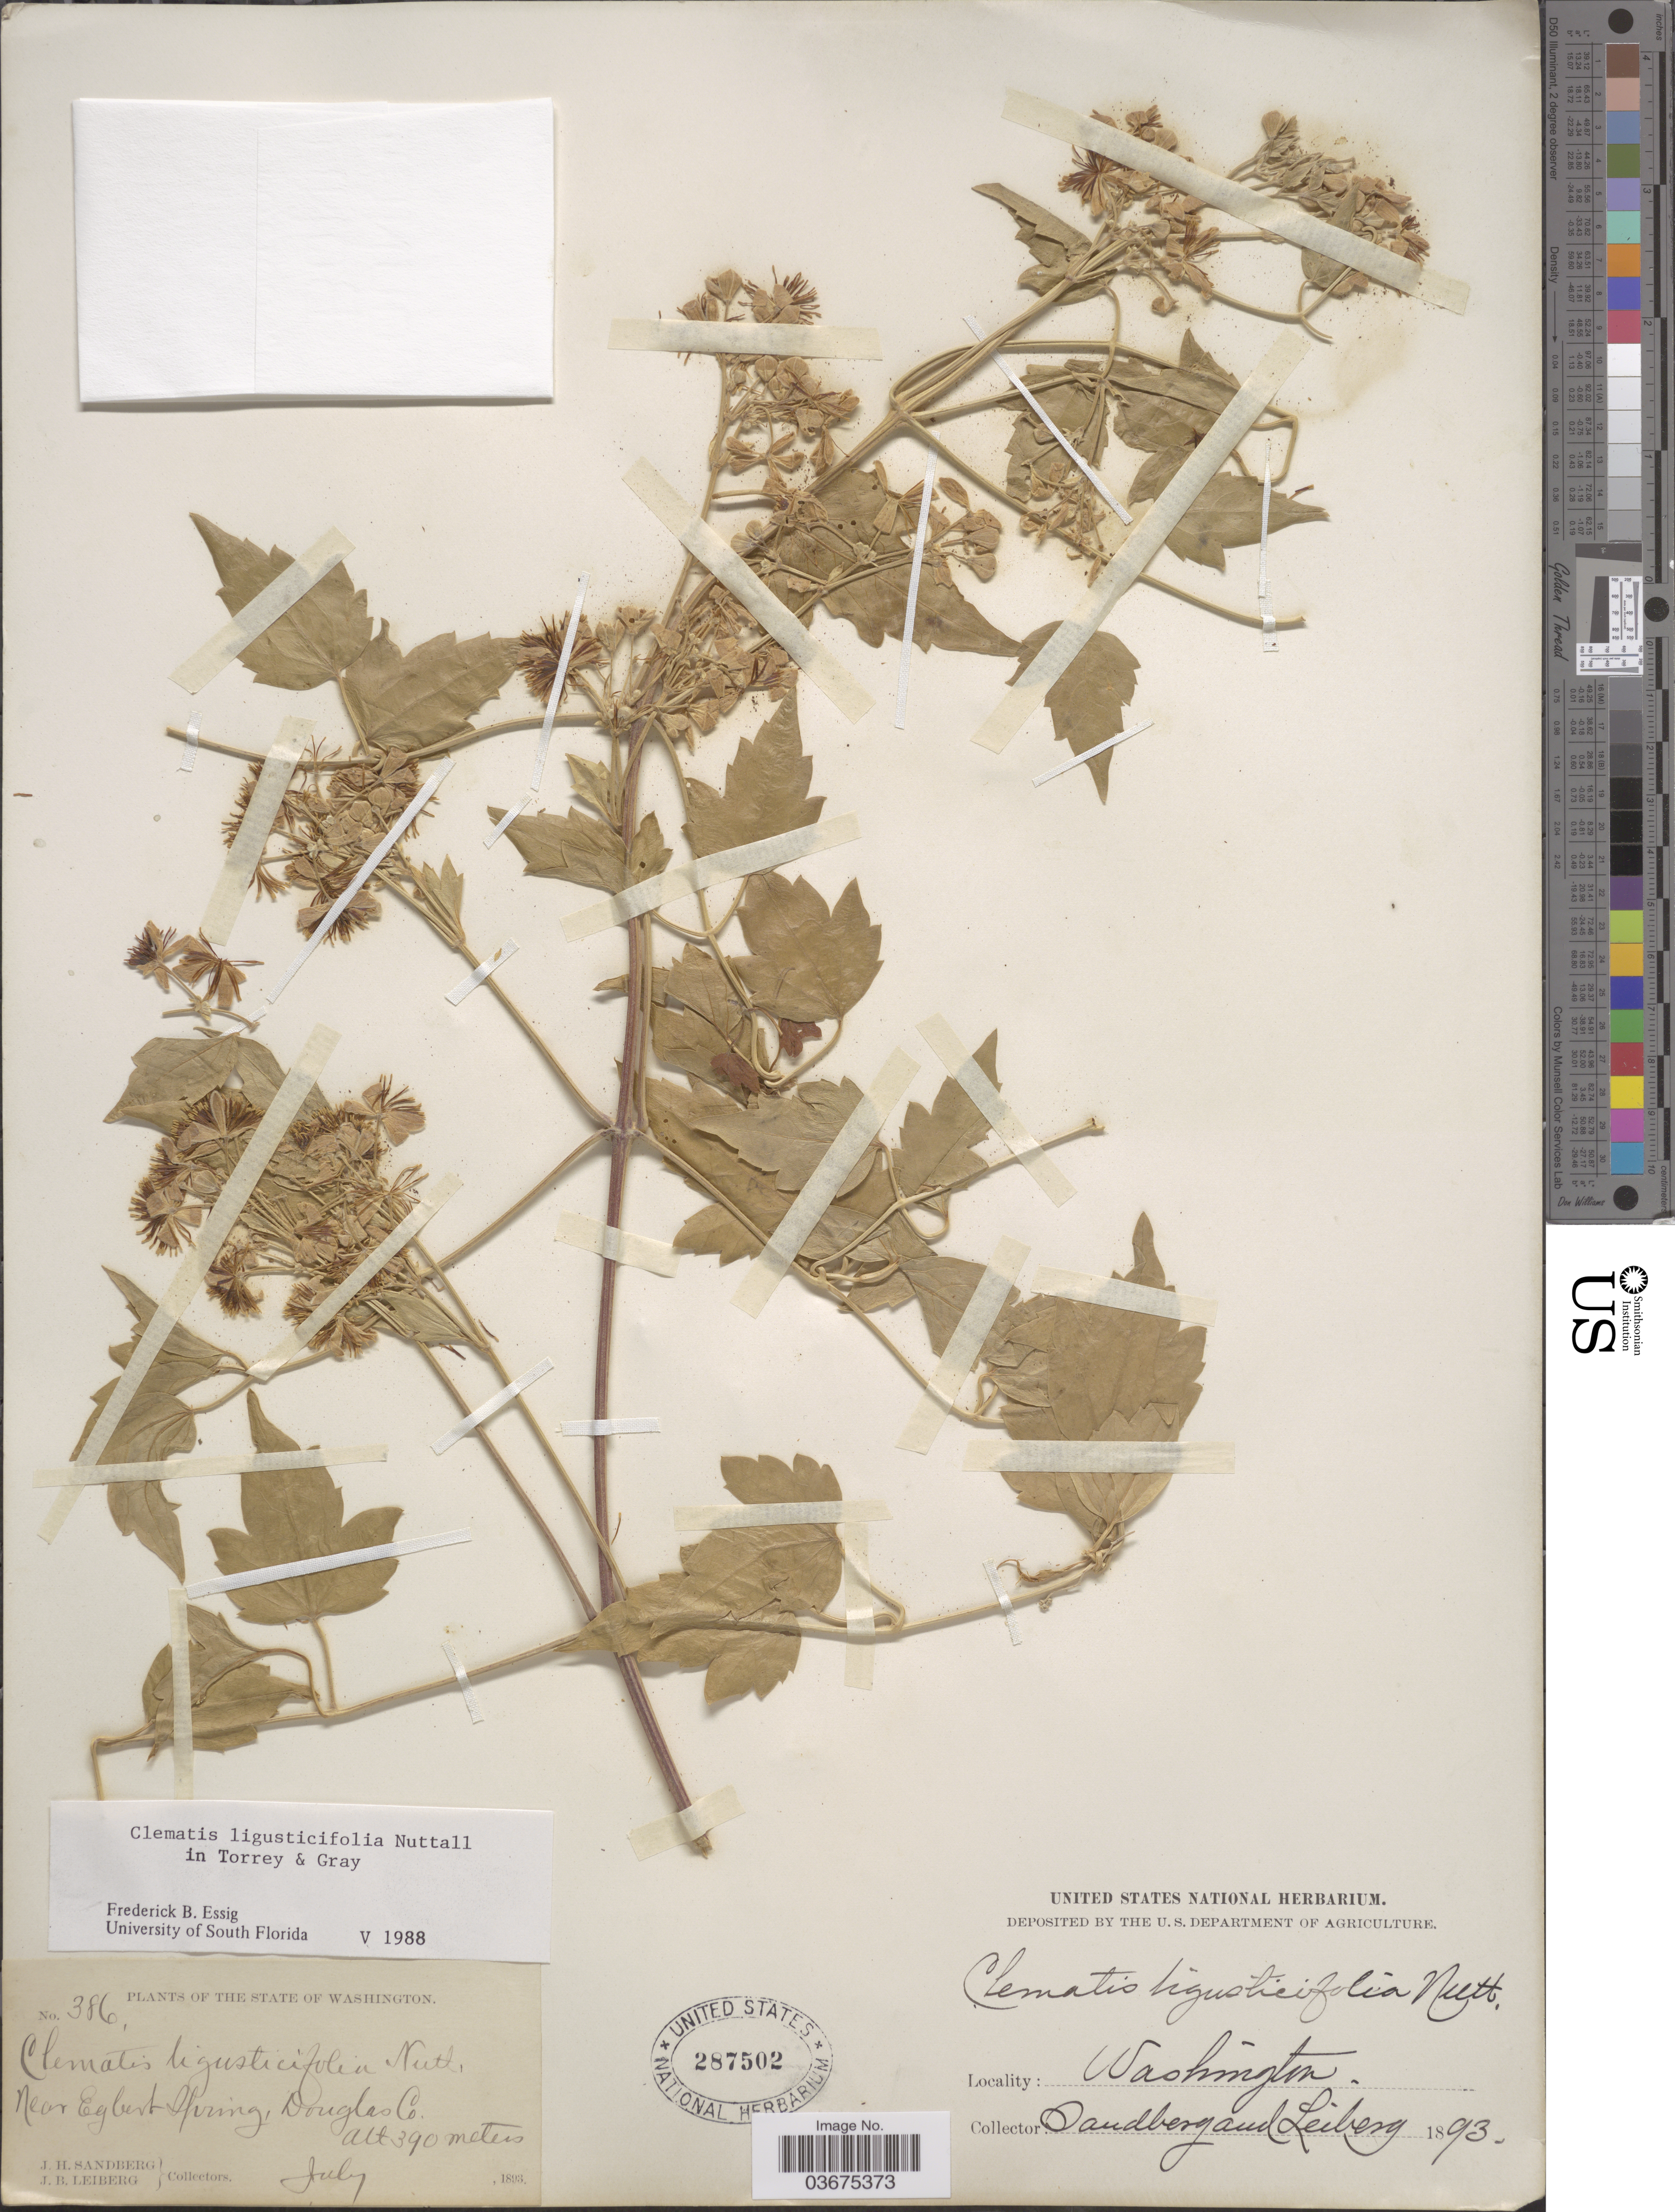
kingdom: Plantae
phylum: Tracheophyta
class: Magnoliopsida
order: Ranunculales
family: Ranunculaceae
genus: Clematis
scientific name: Clematis ligusticifolia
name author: Nutt.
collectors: J. H. Sandberg & J. B. Leiberg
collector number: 386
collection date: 1893-07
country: United States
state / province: Washington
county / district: Douglas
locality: Near Egbert Spring, Douglas Co.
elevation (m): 390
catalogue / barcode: US 287502